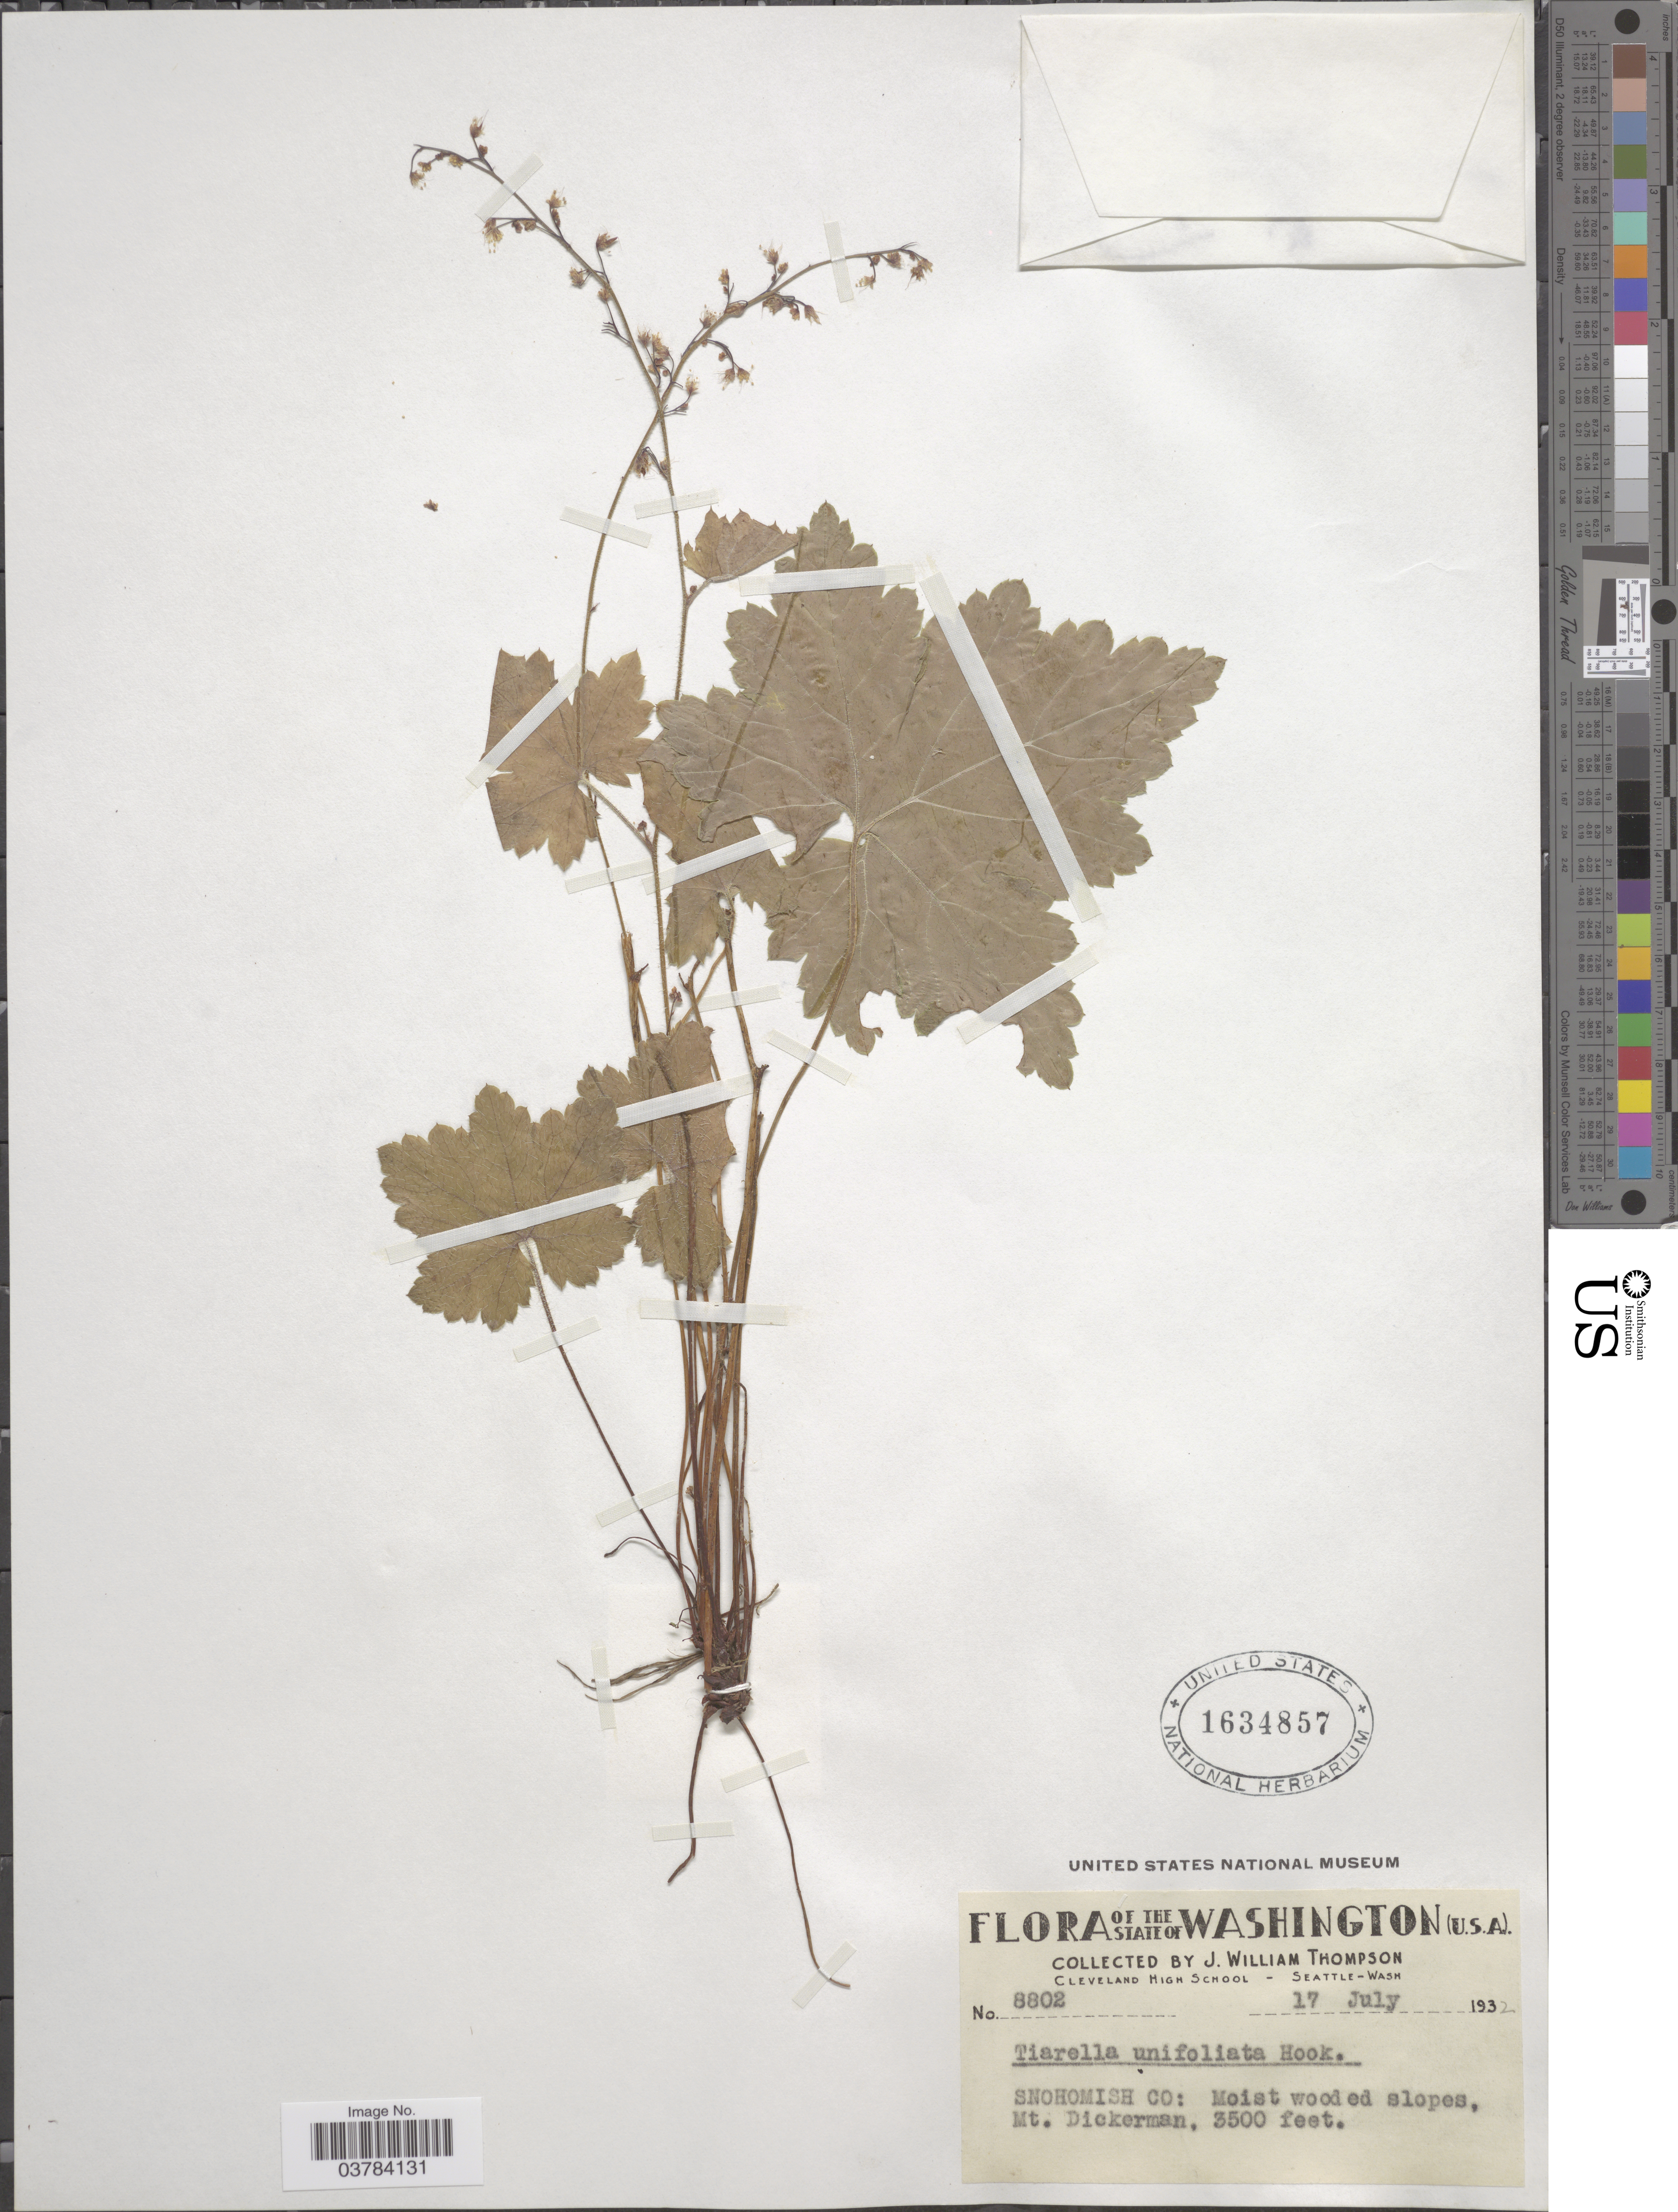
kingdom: Plantae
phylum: Tracheophyta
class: Magnoliopsida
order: Saxifragales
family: Saxifragaceae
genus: Tiarella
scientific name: Tiarella unifoliata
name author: Hook.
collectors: J. W. Thompson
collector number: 8802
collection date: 1932-07-17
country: United States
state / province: Washington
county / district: Snohomish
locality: Snohomish Co: Moist wooded slopes, Mt. Dickerman.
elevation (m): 1067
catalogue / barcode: US 1634857